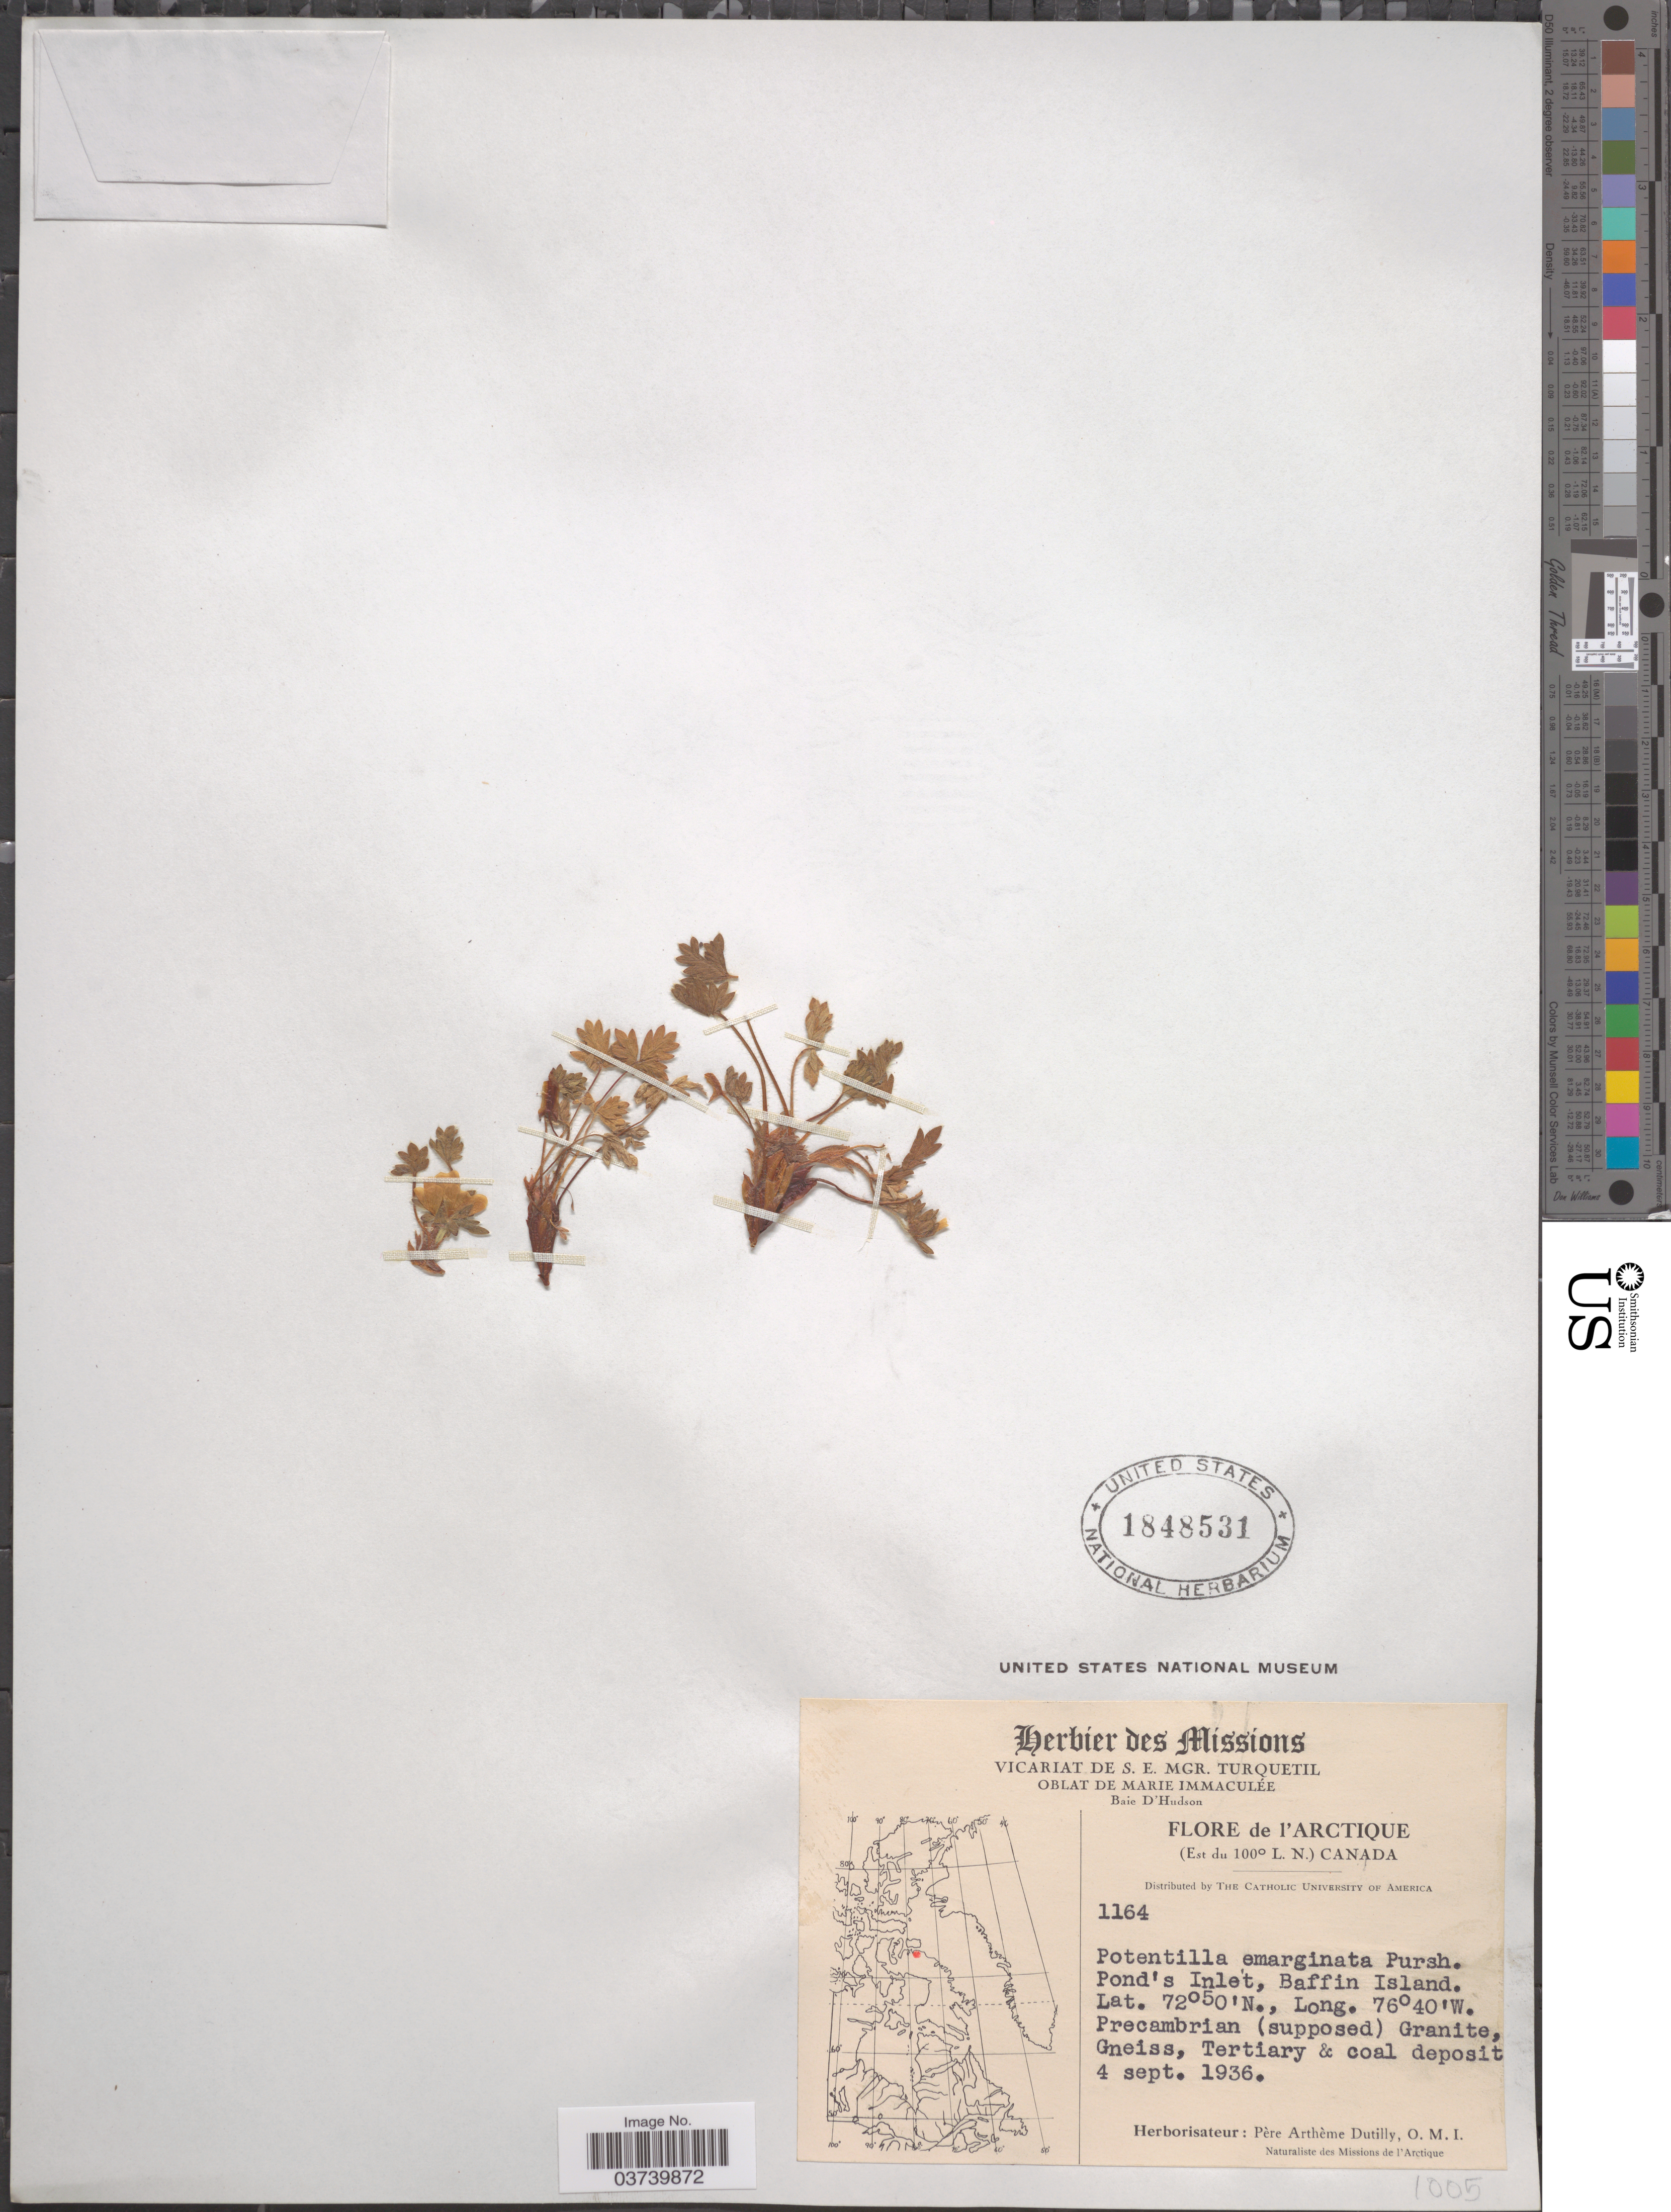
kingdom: Plantae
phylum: Tracheophyta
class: Magnoliopsida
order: Rosales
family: Rosaceae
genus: Potentilla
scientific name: Potentilla hyparctica subsp. hyparctica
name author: Malte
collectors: A. Dutilly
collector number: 1164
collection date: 1936-09-04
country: Canada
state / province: Nunavut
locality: De l'Arctique. Pond's Inlet, Baffin Island.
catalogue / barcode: US 1848531